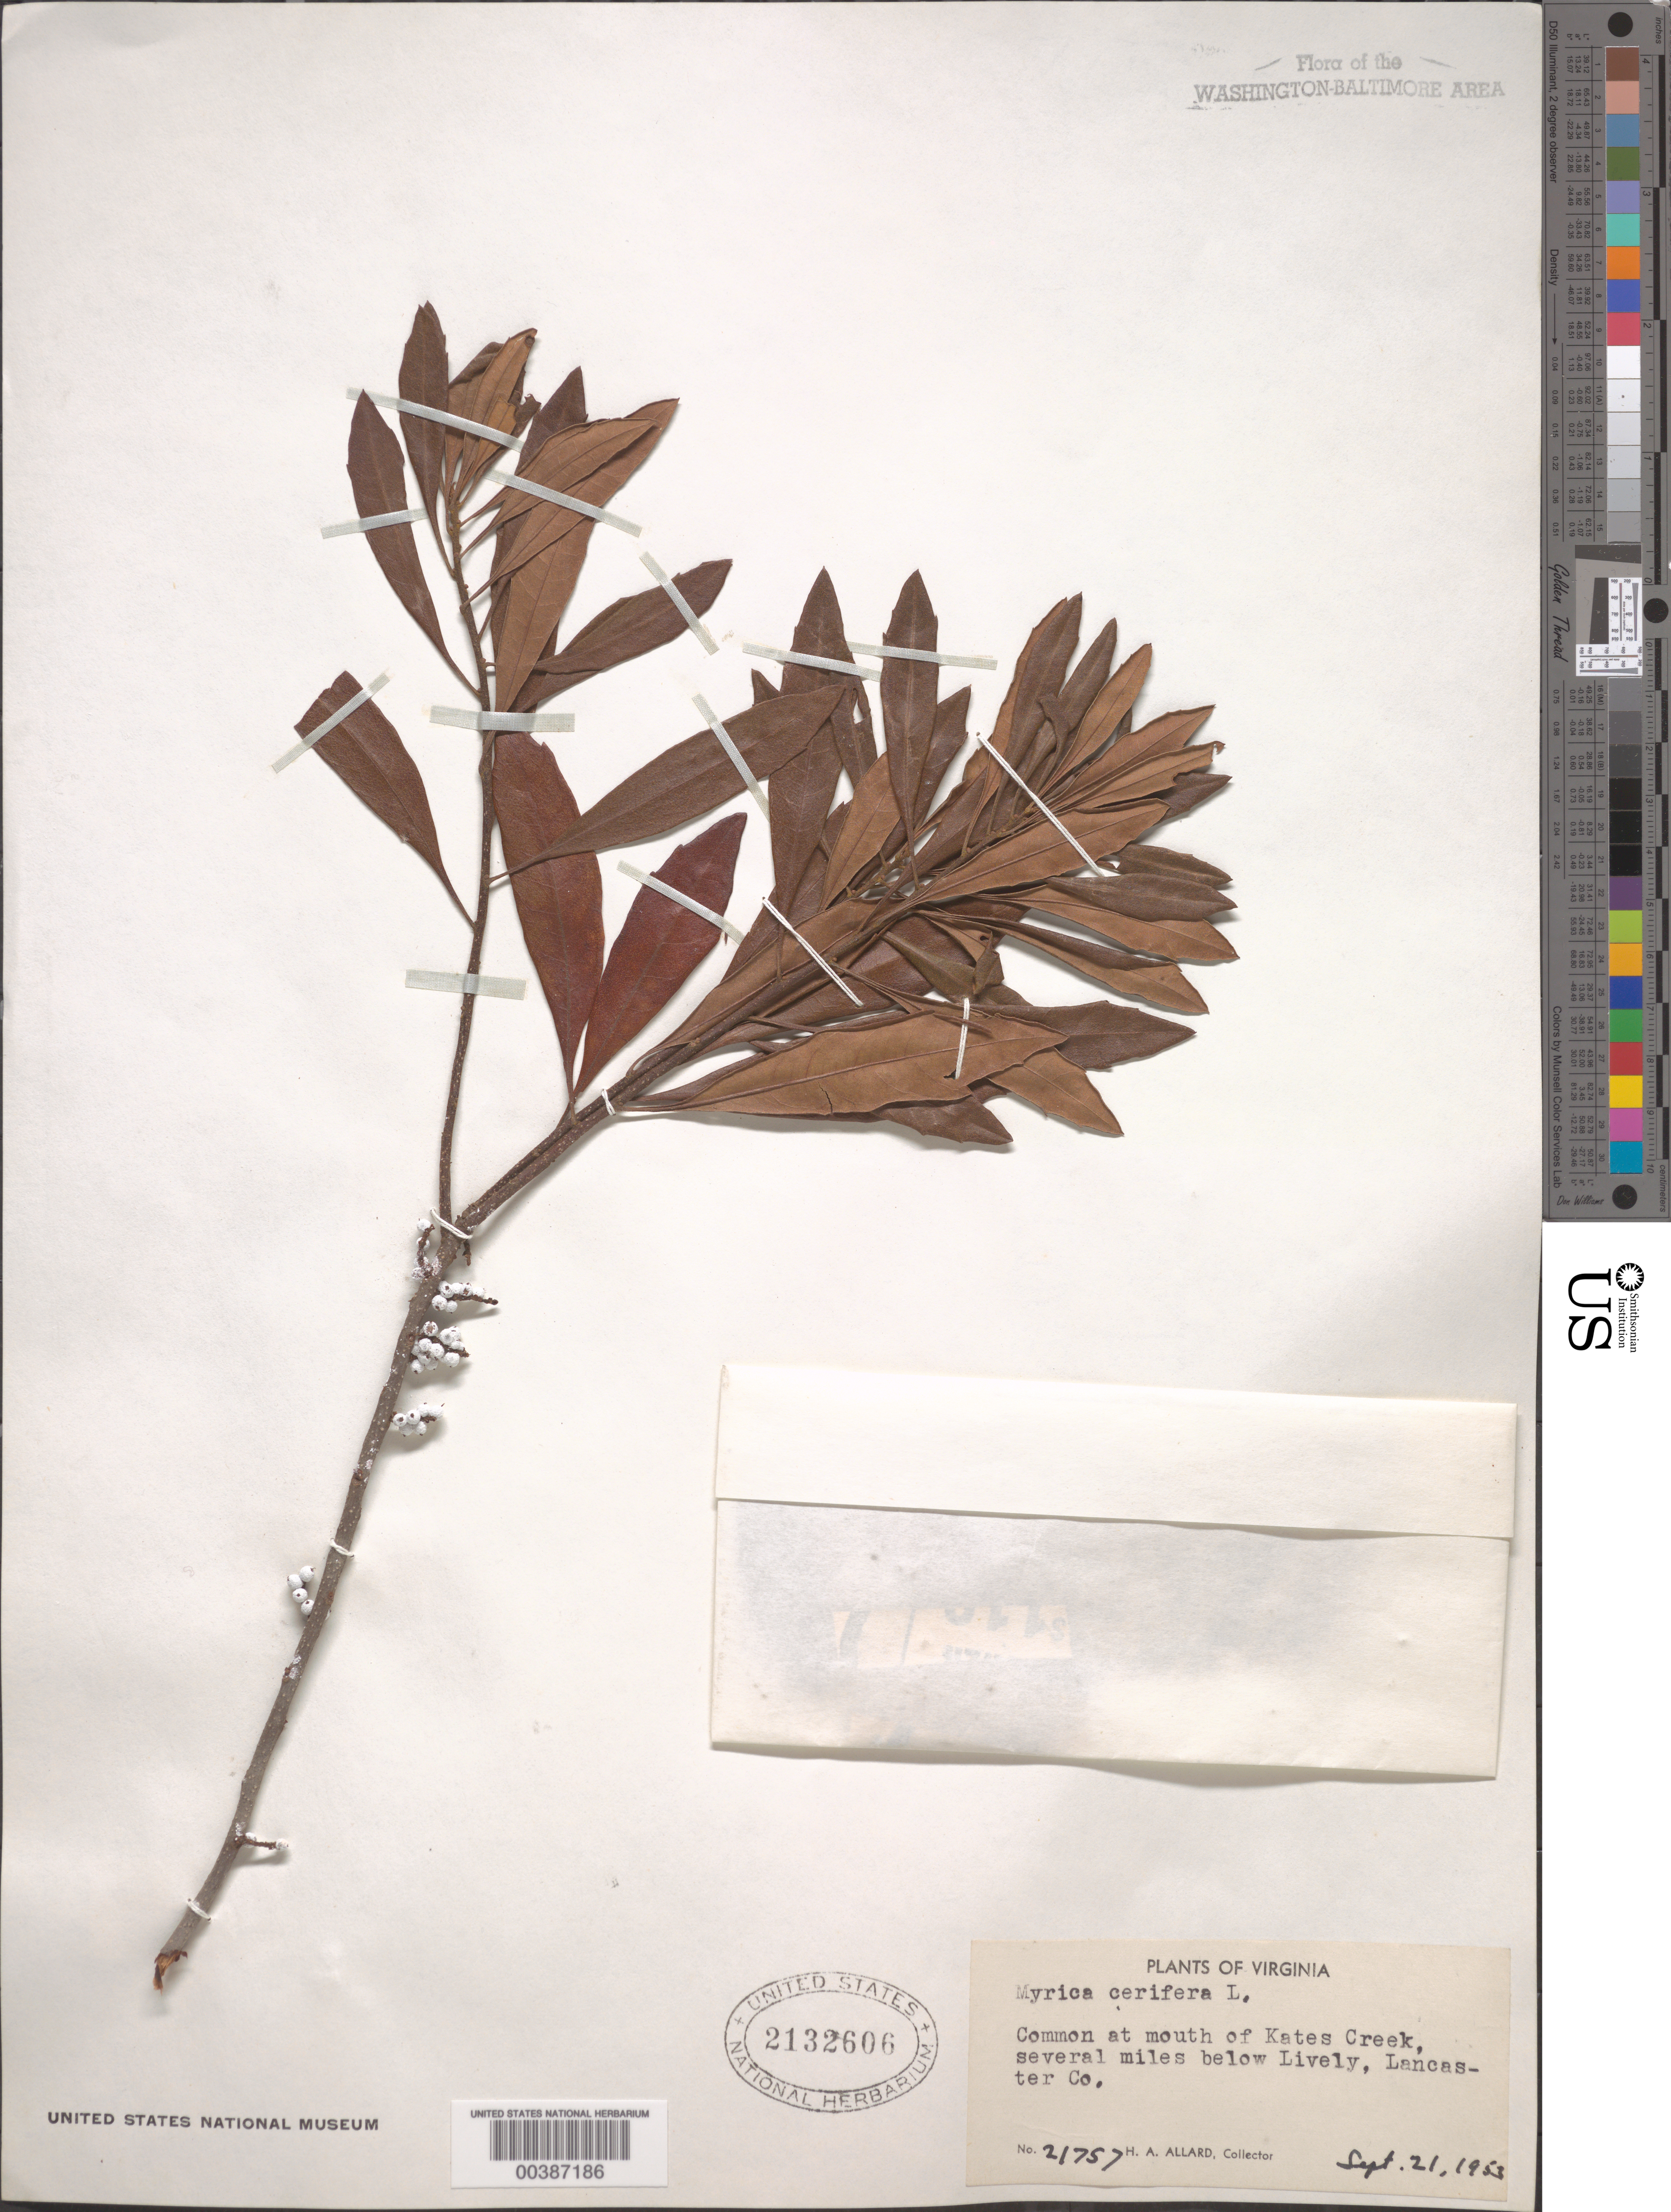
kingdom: Plantae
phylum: Tracheophyta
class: Magnoliopsida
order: Fagales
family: Myricaceae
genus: Morella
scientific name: Morella cerifera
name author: (L.) Small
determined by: Strong, Mark T., (BOT), Smithsonian Institution - National Museum of Natural History (UNITED STATES)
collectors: H. A. Allard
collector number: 21757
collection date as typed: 21 Sep 1953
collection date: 1953-09-21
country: United States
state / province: Virginia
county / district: Lancaster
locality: Mouth of Kates Creek, below Lively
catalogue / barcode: US 2132606